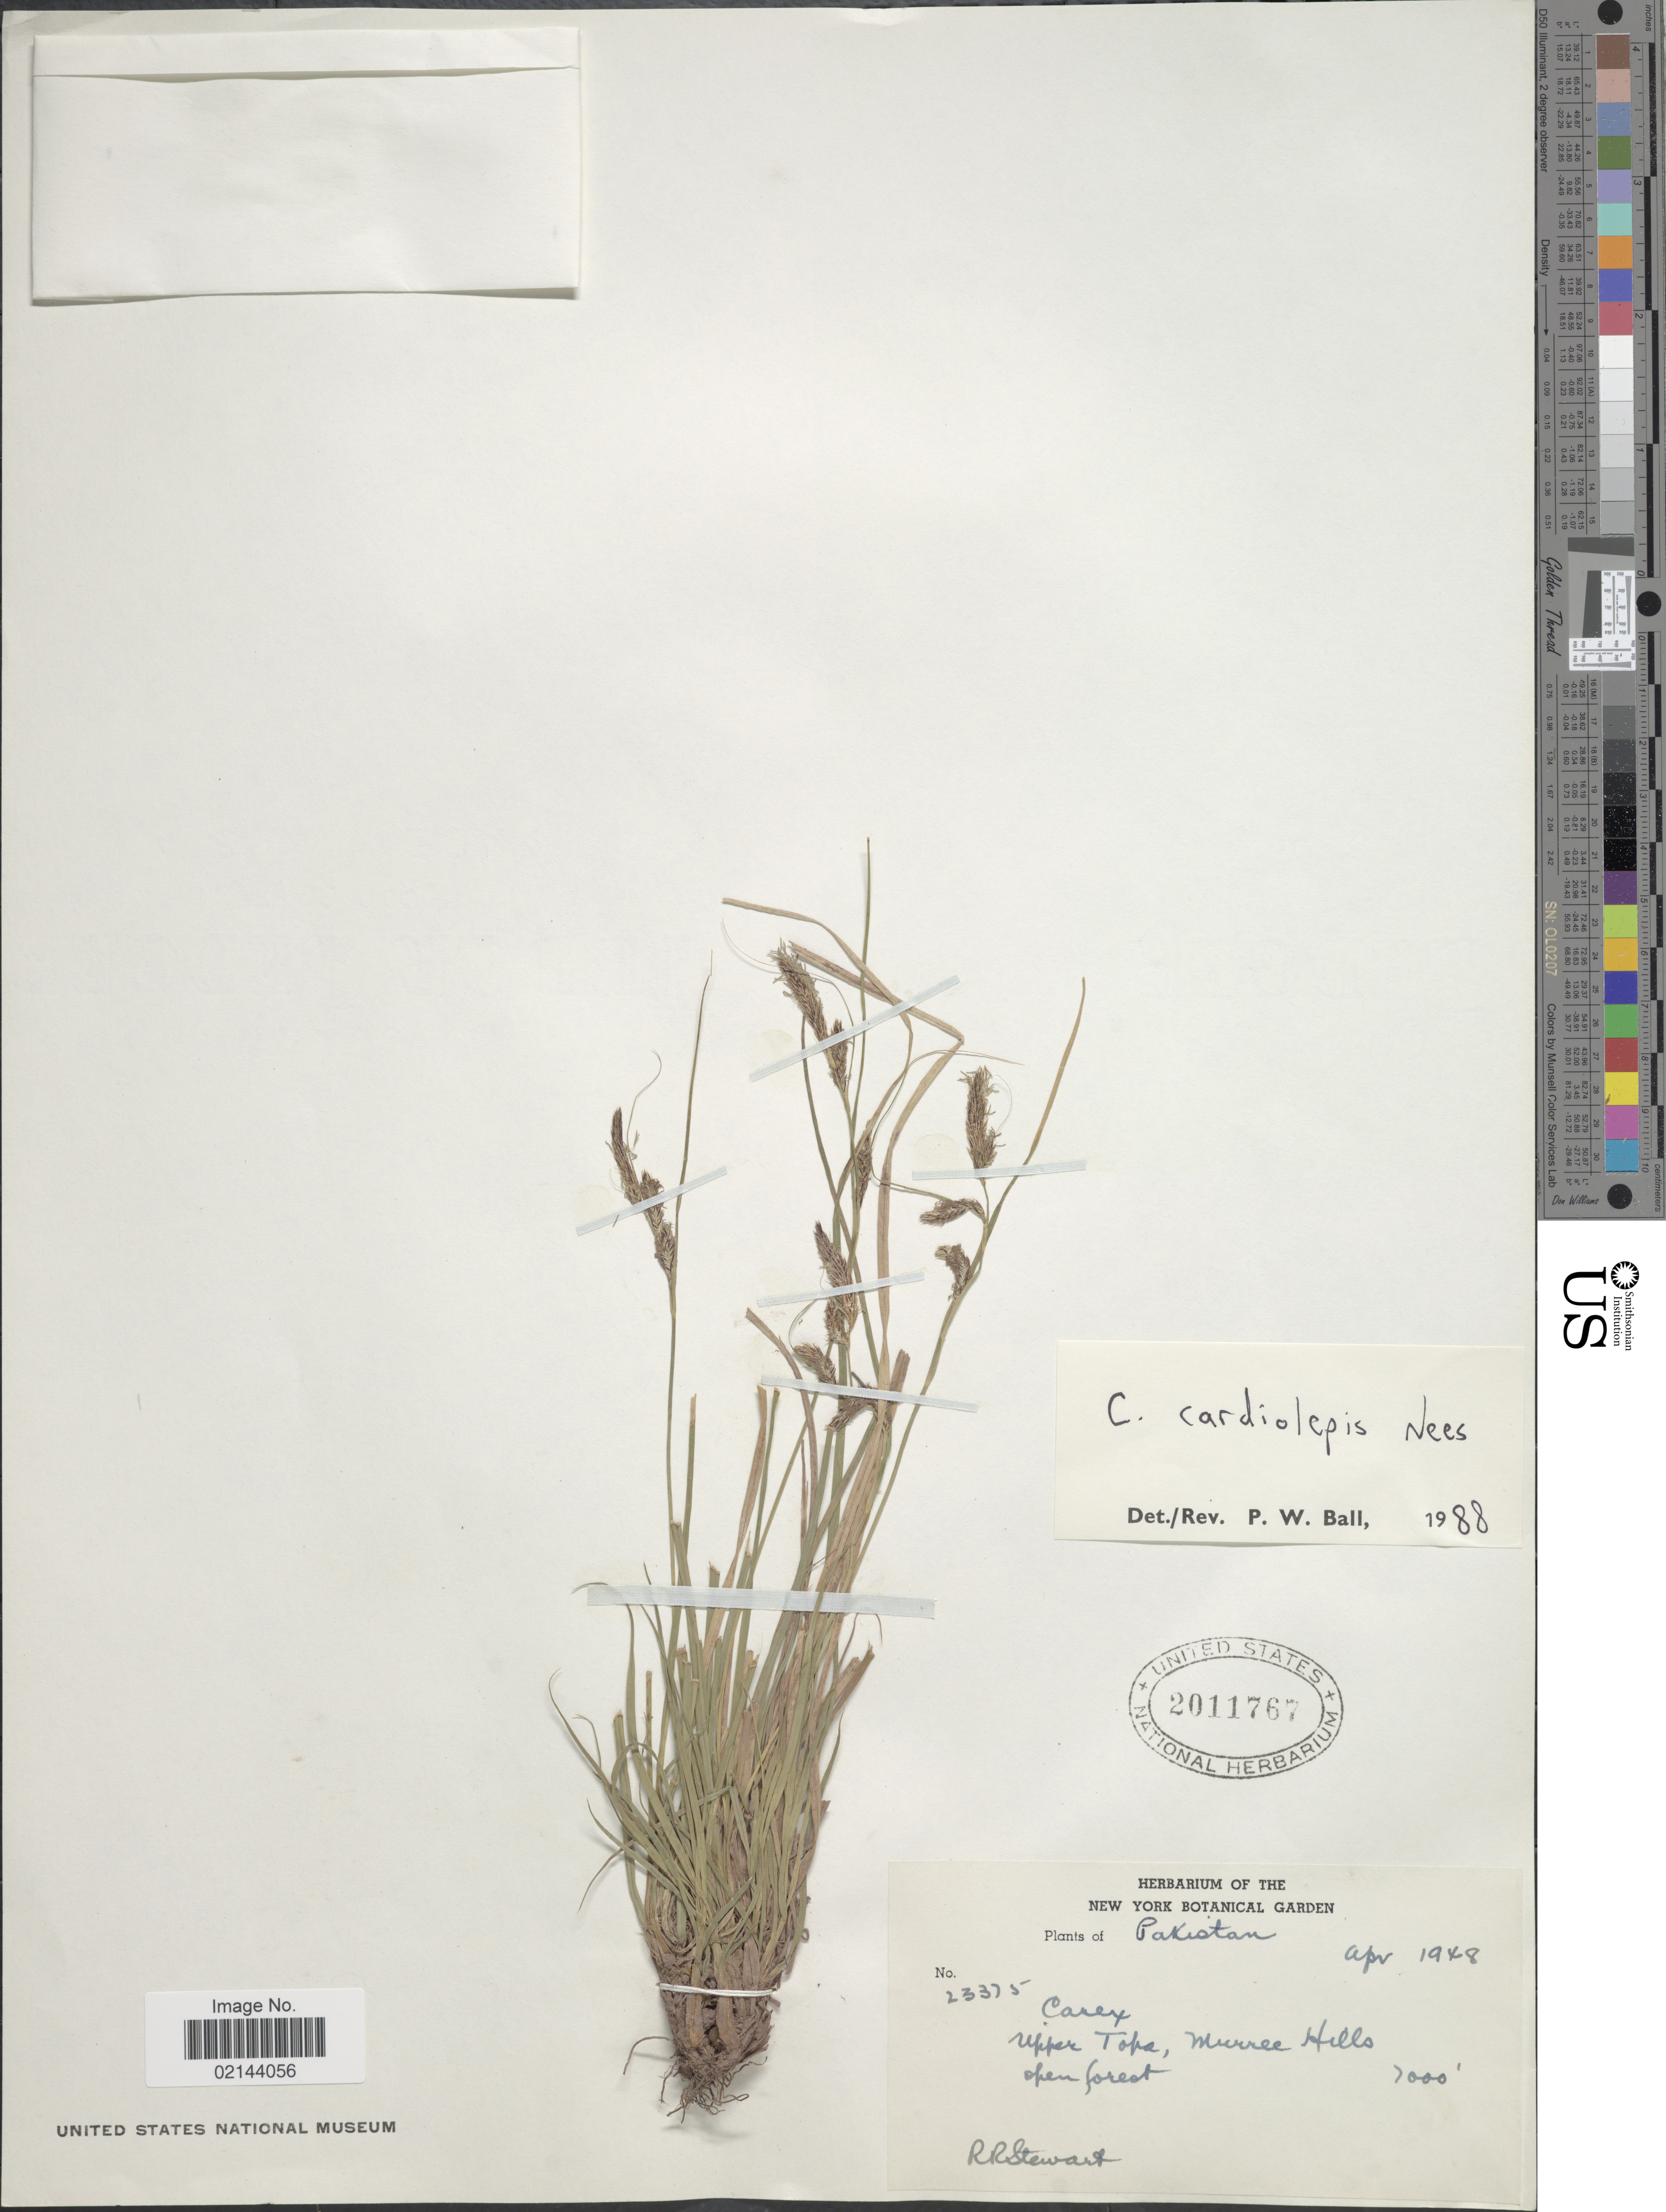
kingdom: Plantae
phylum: Tracheophyta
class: Liliopsida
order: Poales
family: Cyperaceae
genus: Carex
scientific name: Carex cardiolepis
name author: Nees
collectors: R. R. Stewart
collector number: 23375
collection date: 1948-04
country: Pakistan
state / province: Punjab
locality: Upper Topa, Murree Hills open forest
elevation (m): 2134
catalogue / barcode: US 2011767